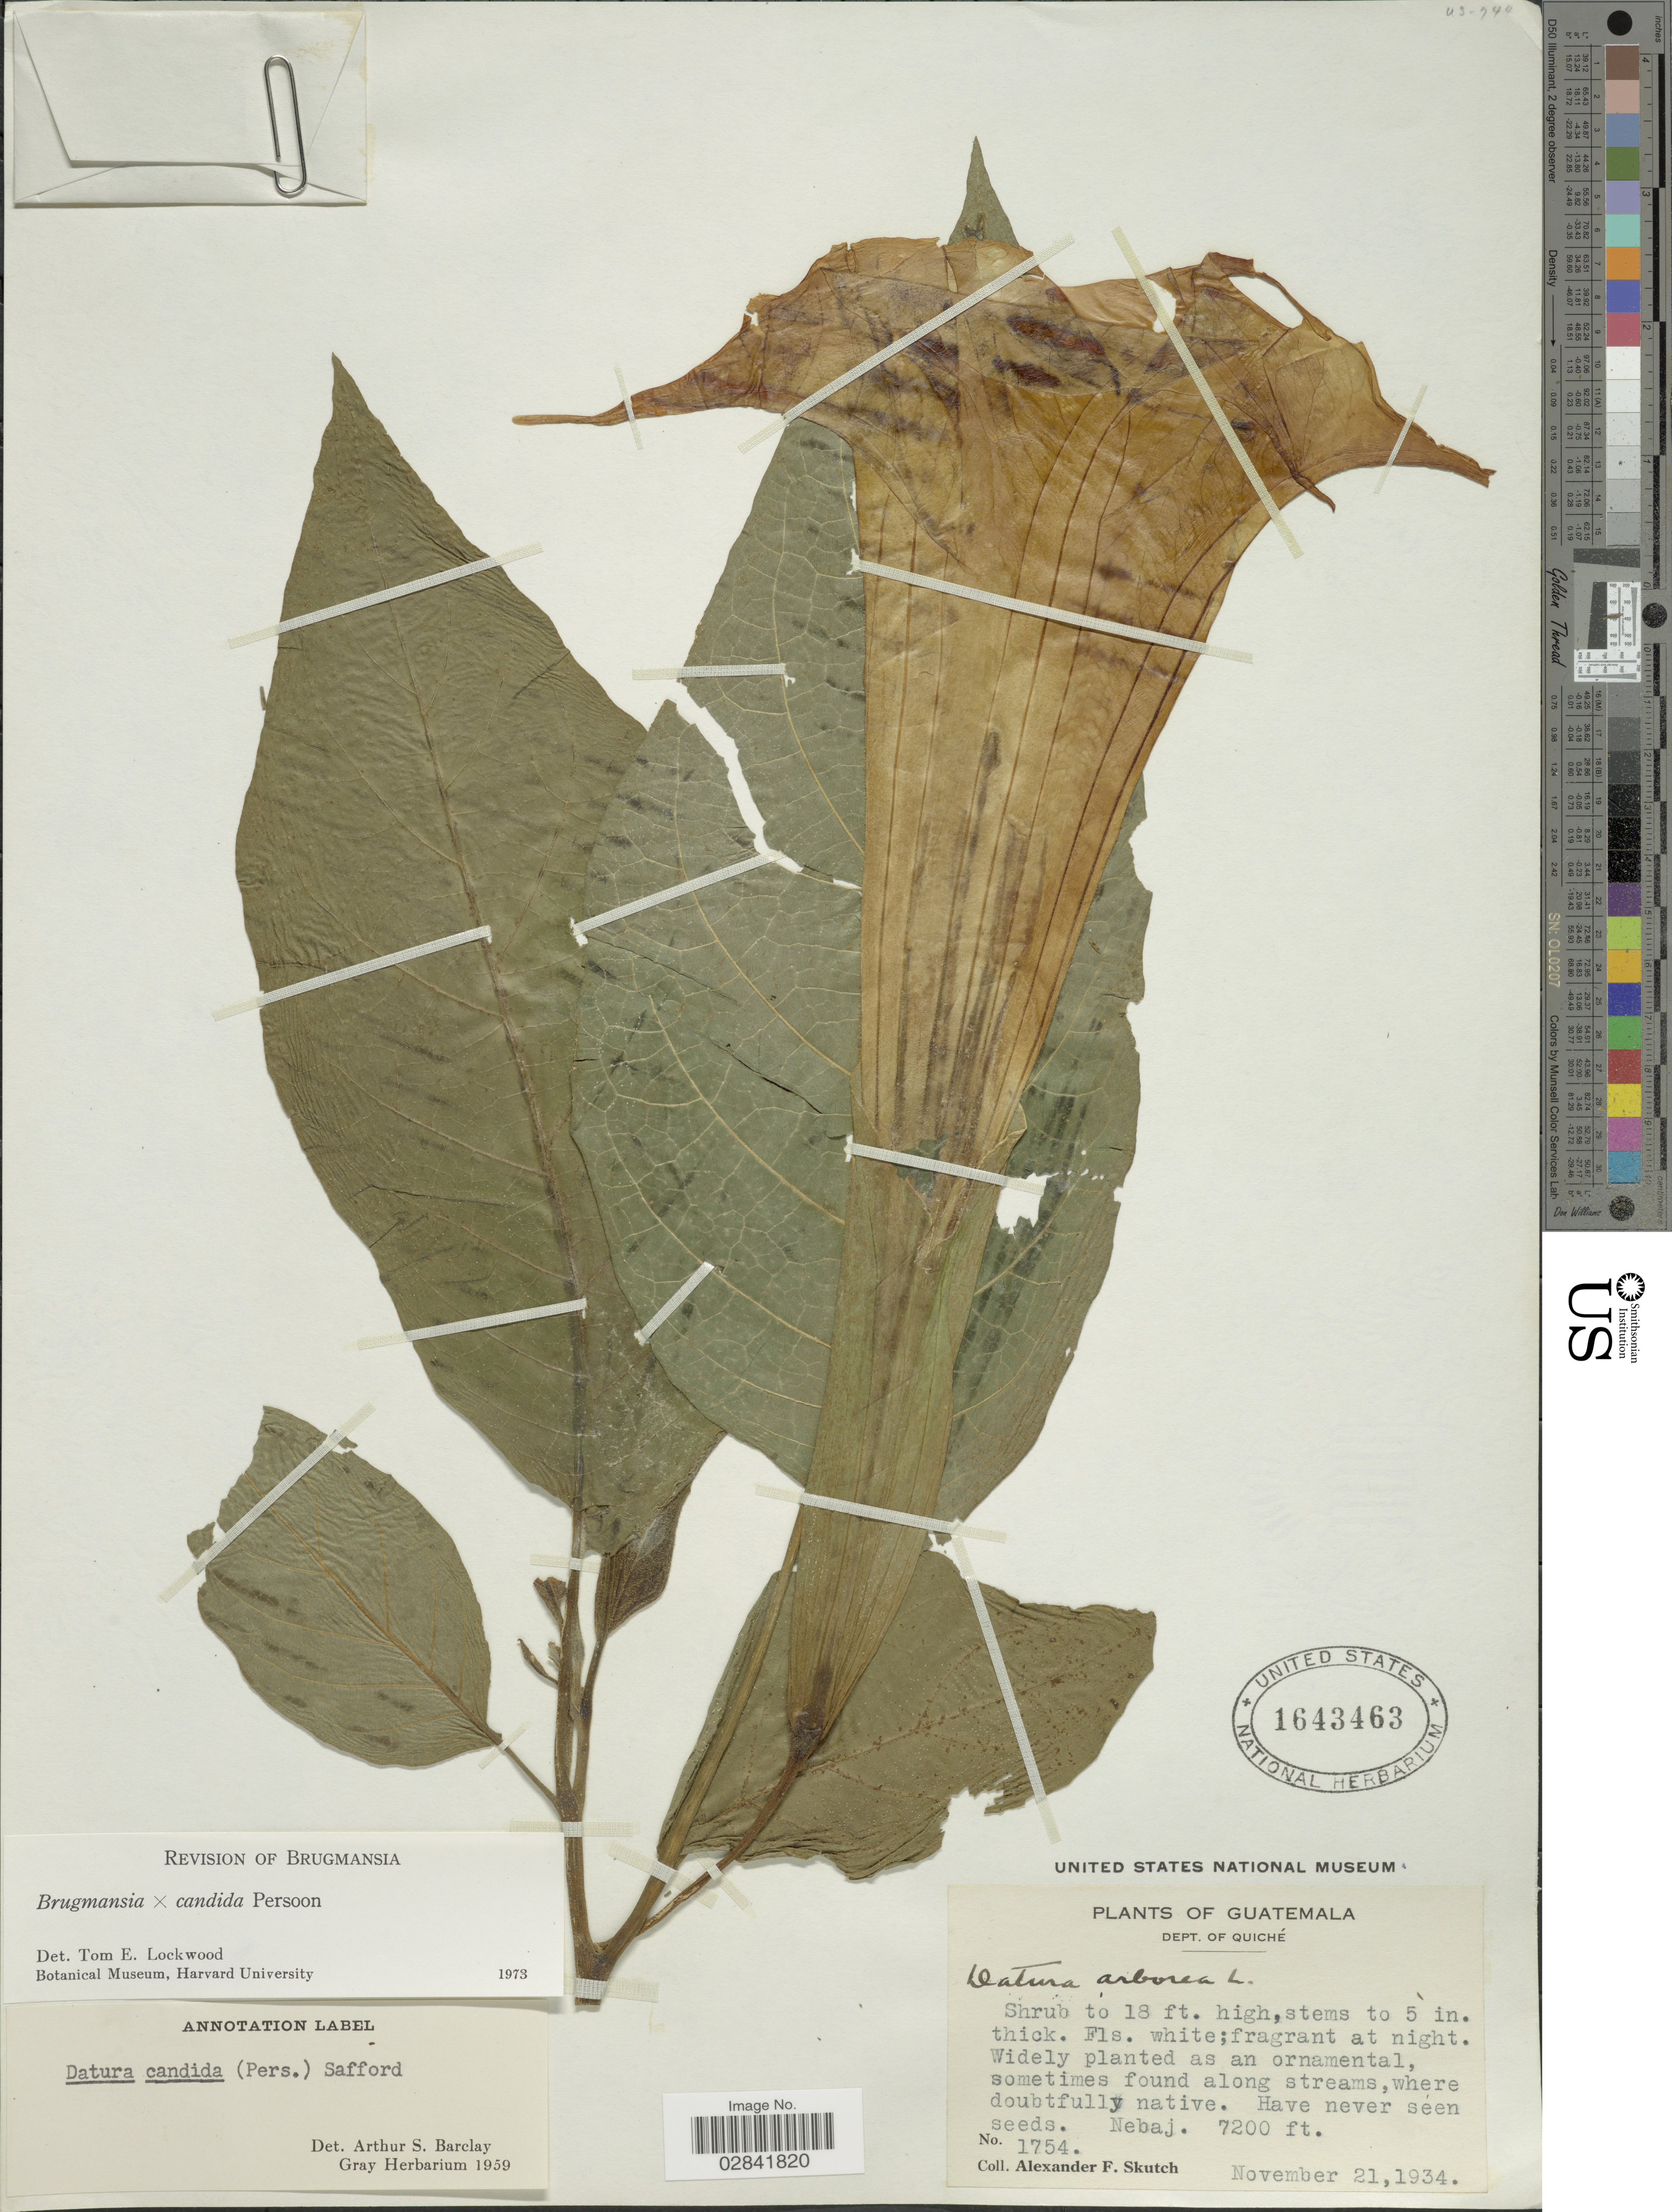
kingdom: Plantae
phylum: Tracheophyta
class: Magnoliopsida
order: Solanales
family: Solanaceae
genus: Brugmansia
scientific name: Brugmansia x candida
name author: Pers.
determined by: Lockwood, T. E.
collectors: A. F. Skutch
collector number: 1754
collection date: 1934-11-21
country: Guatemala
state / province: El Quiché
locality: Dept. of Quiché.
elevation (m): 2195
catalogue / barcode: US 1643463